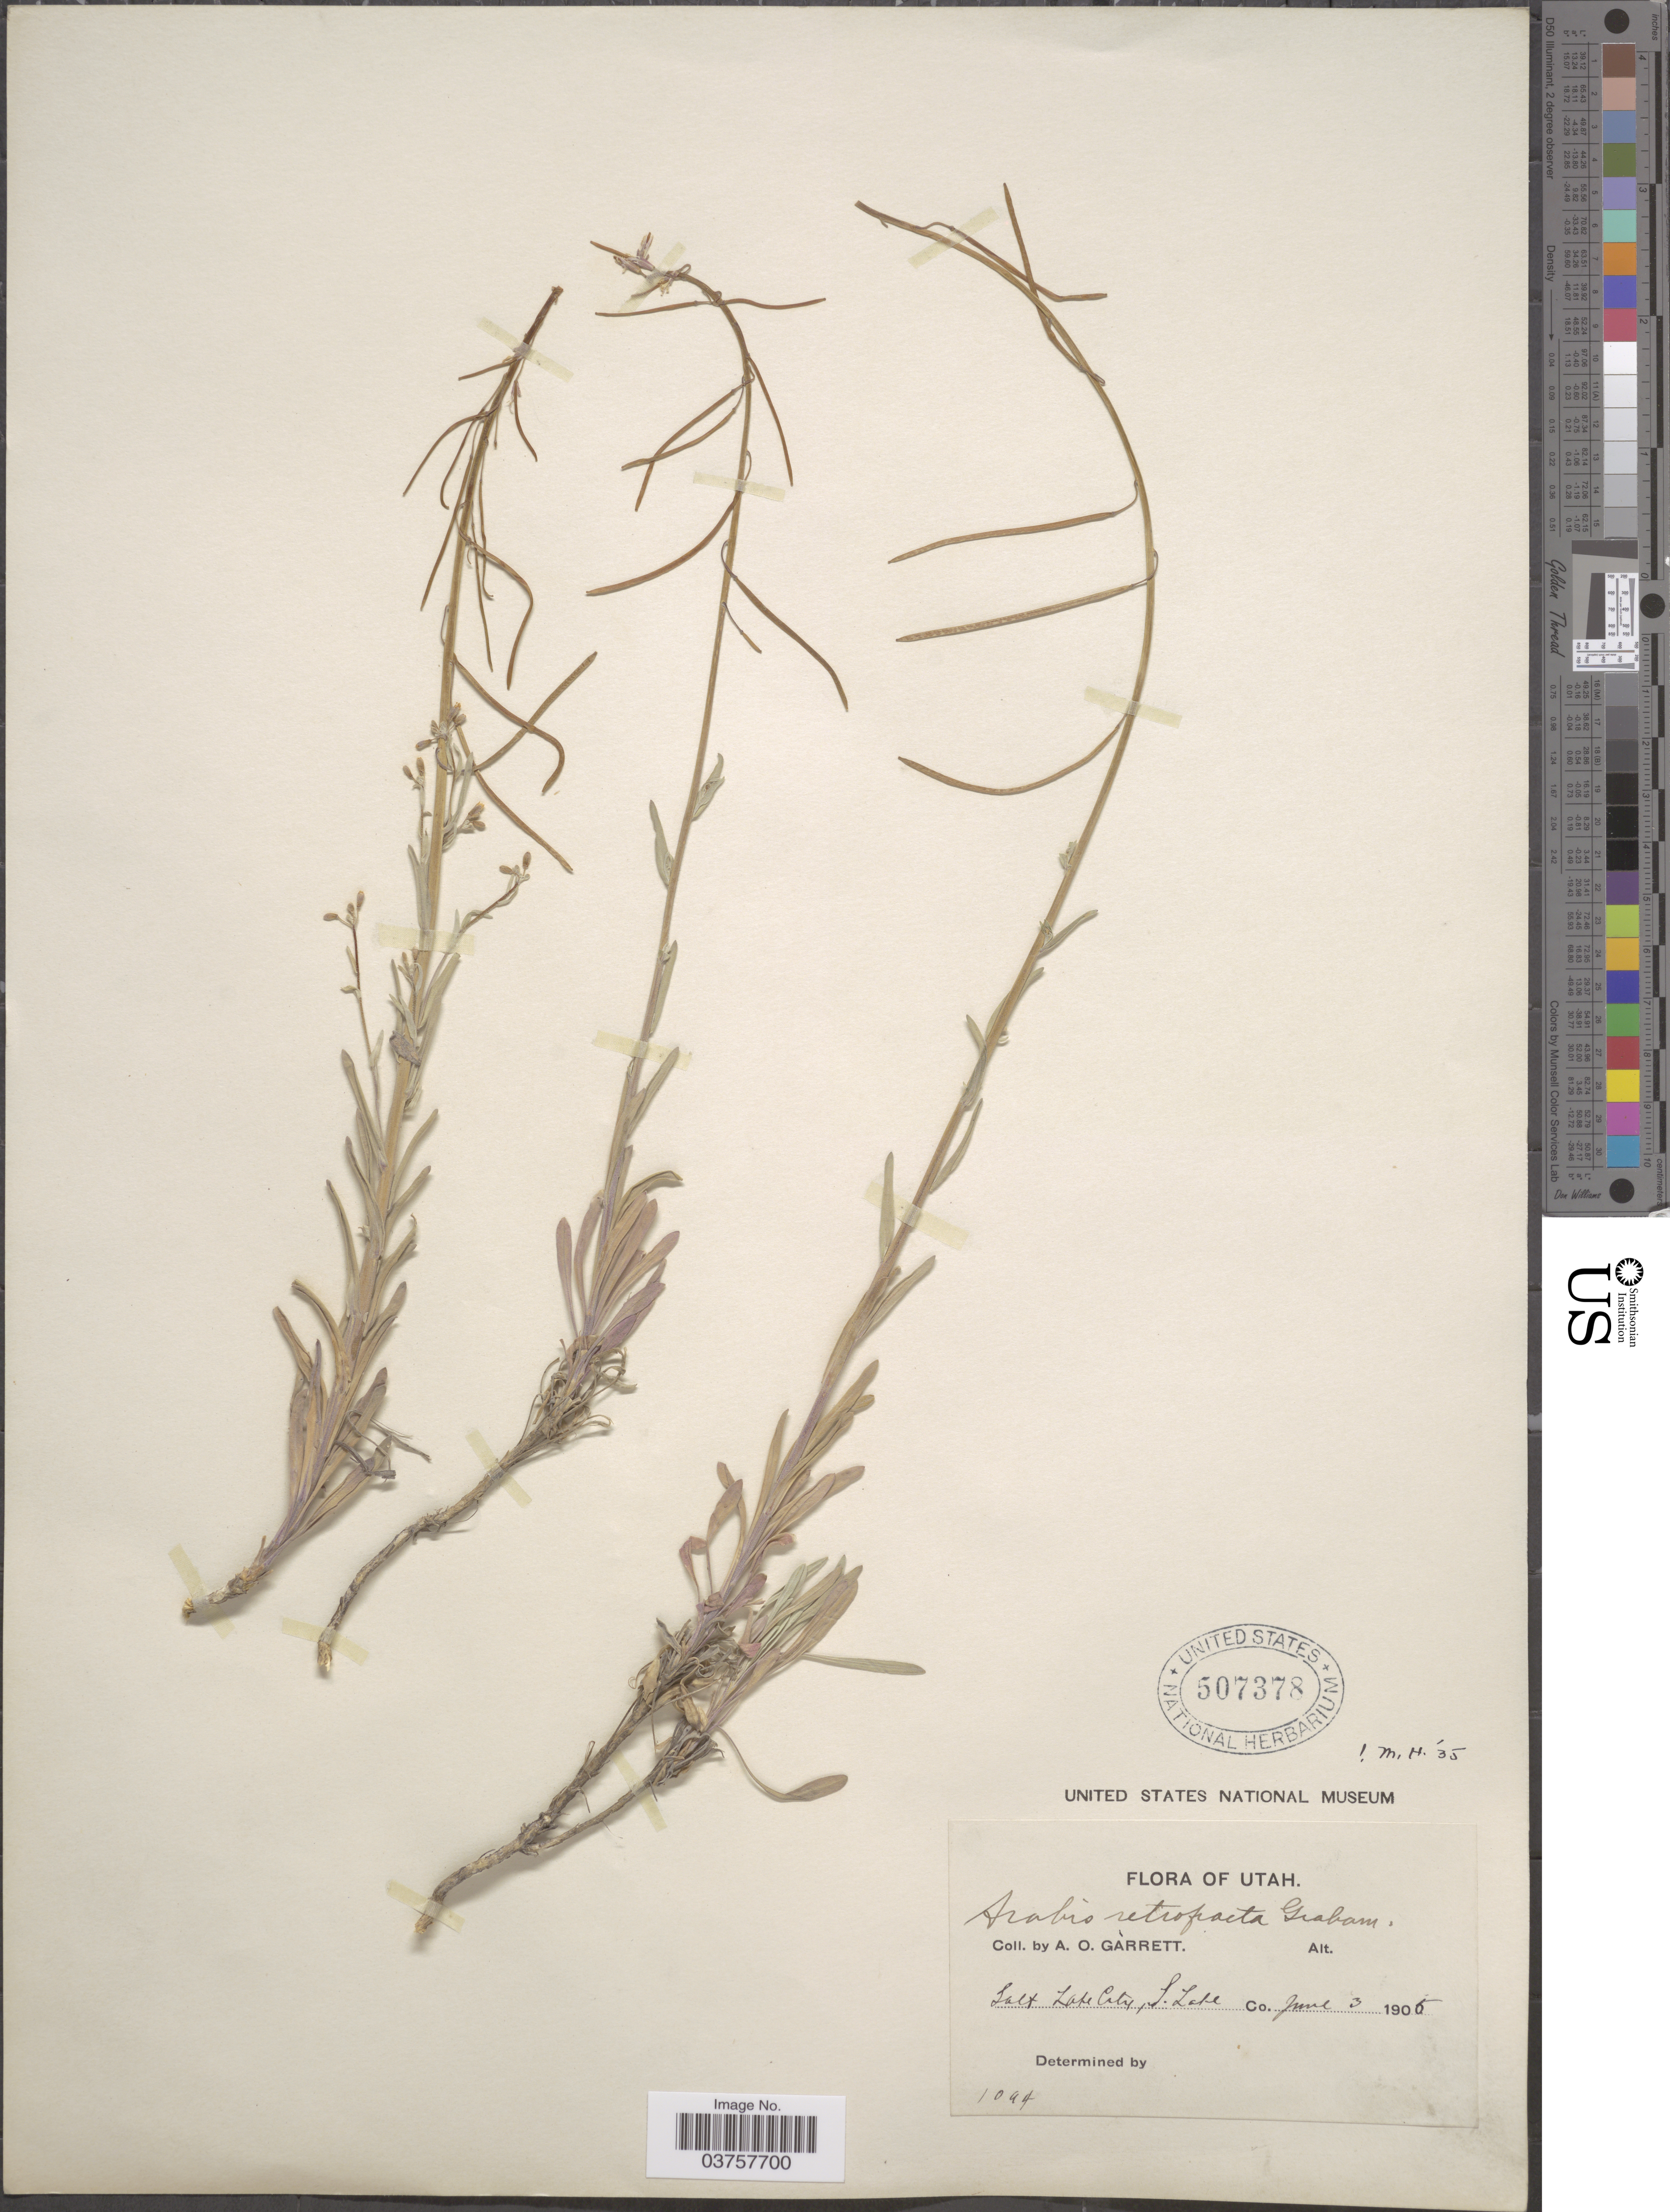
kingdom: Plantae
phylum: Tracheophyta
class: Magnoliopsida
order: Brassicales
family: Brassicaceae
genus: Arabis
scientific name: Arabis holboellii var. retrofracta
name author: Rydb.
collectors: A. O. Garrett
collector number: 1094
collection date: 1905-06-03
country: United States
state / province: Utah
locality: Salt Lake City, S. Lake Co.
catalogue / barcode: US 507378